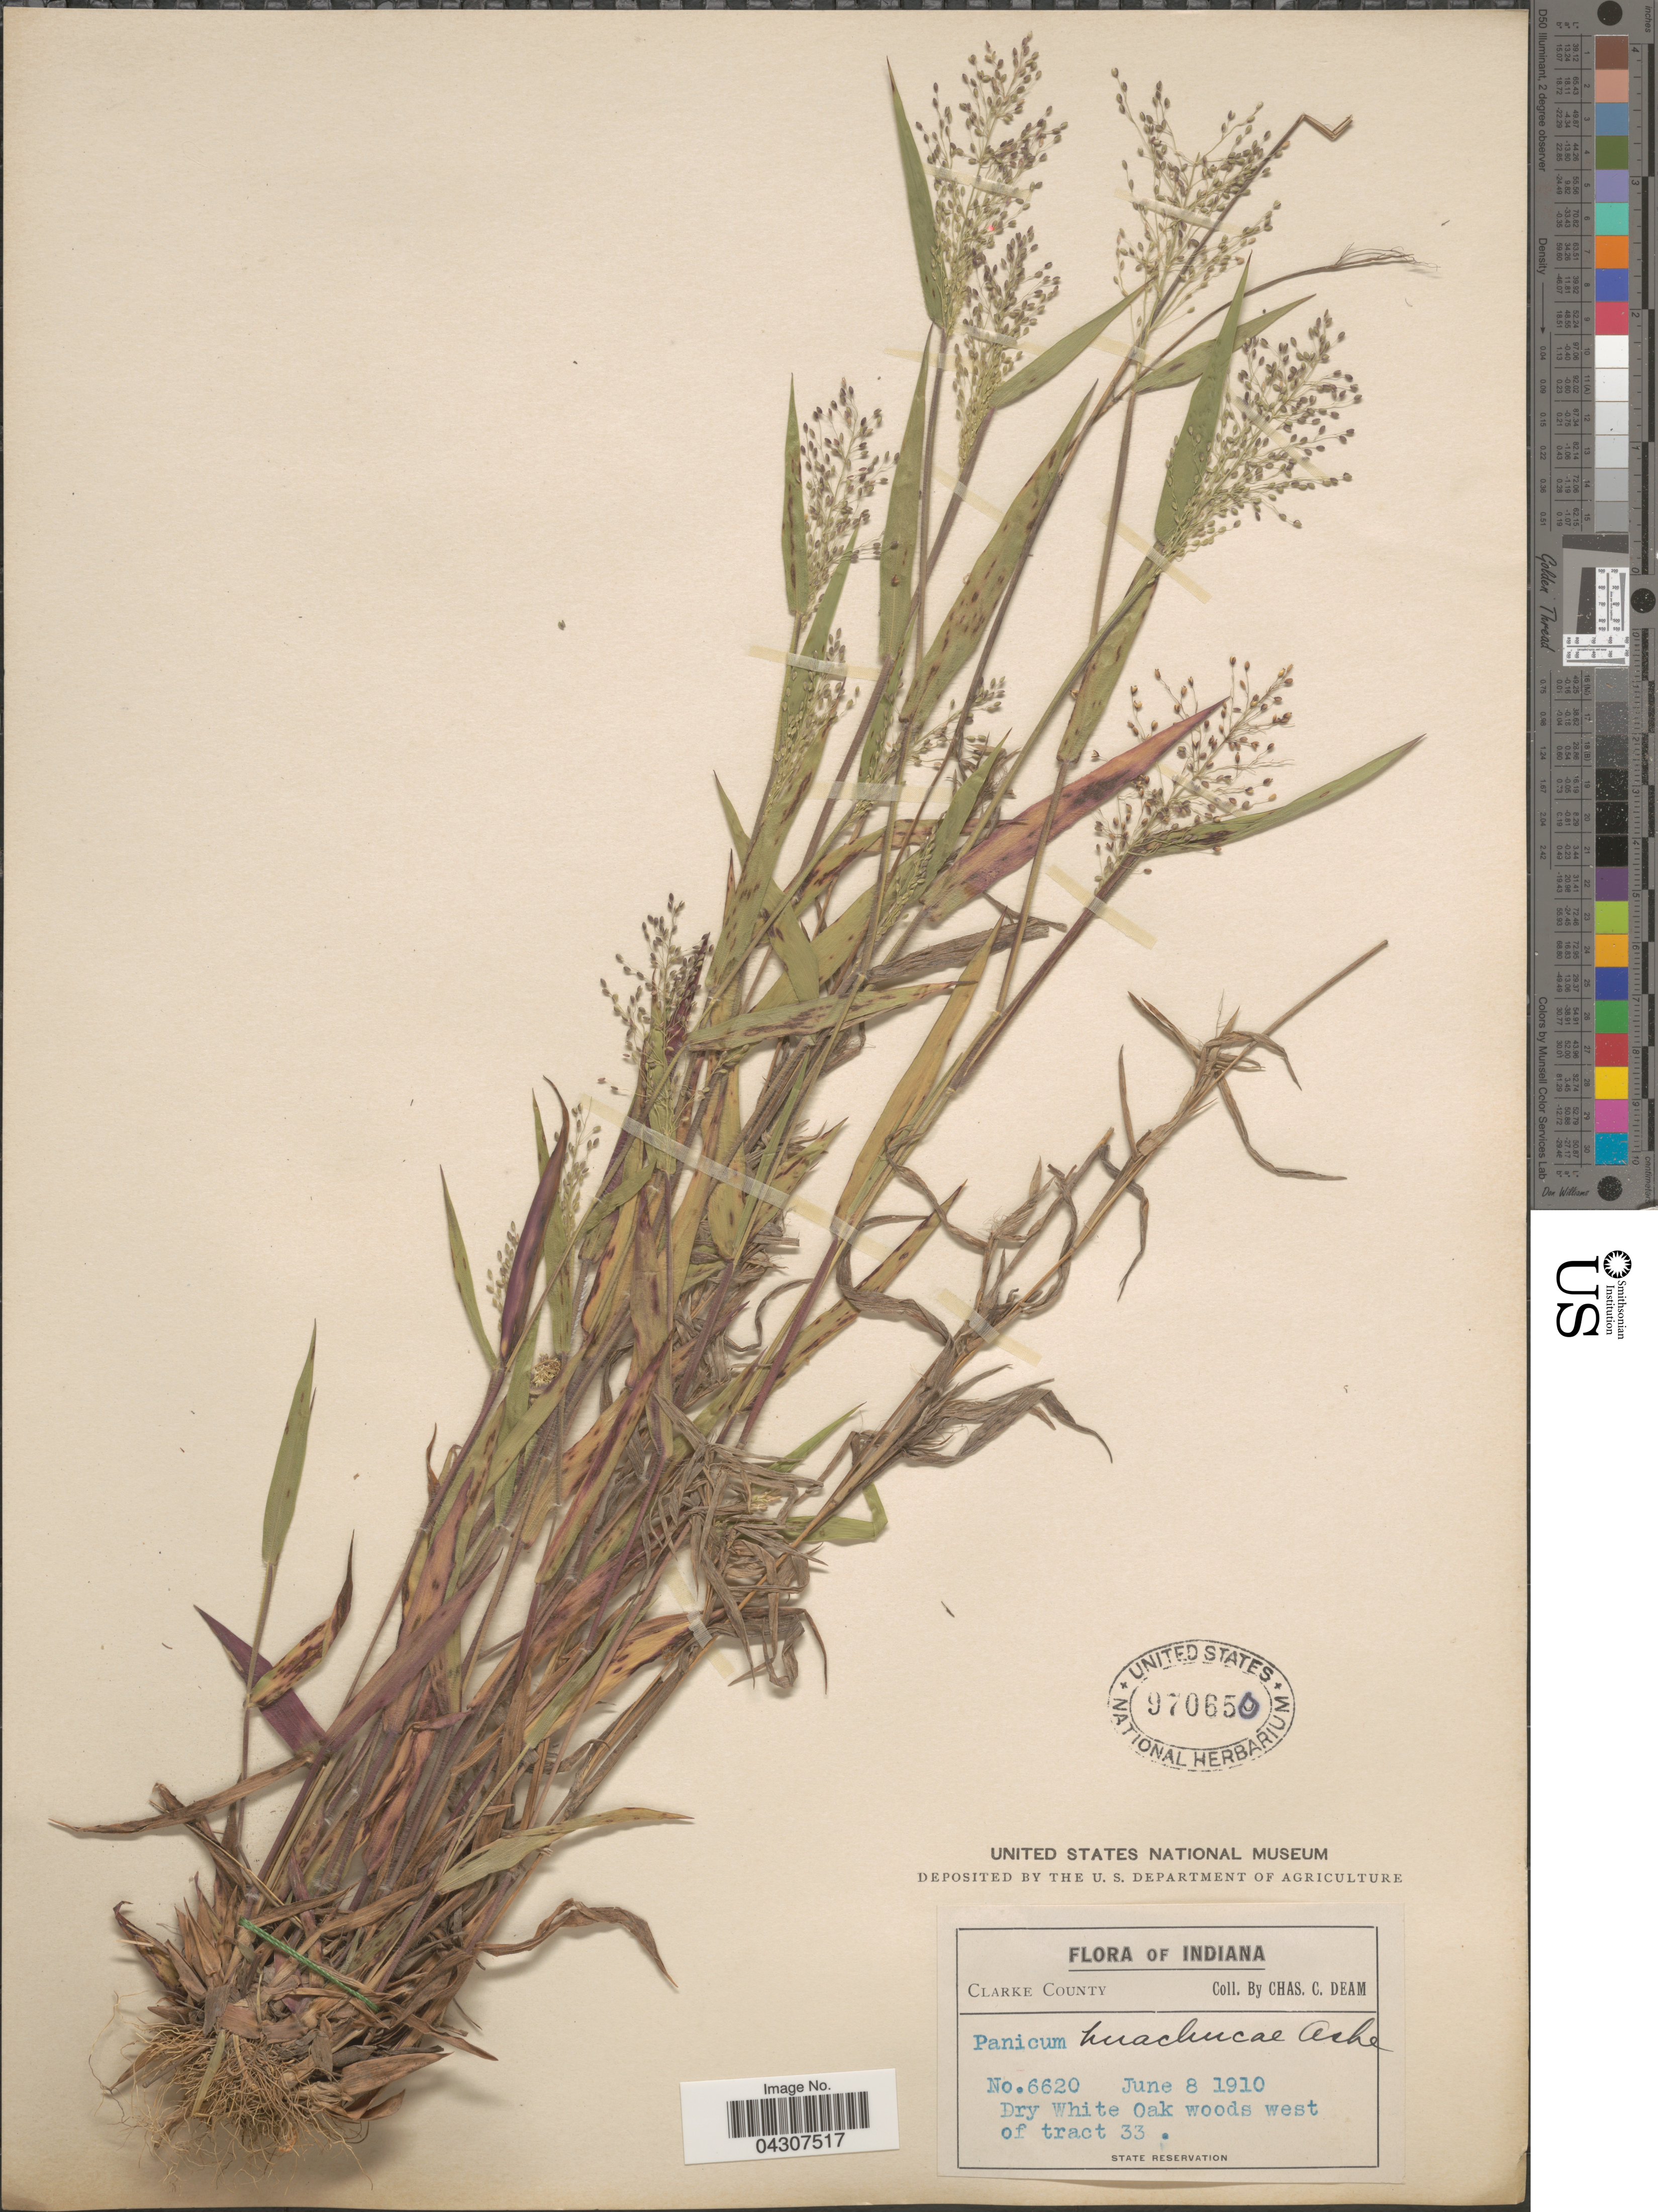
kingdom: Plantae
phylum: Tracheophyta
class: Liliopsida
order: Poales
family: Poaceae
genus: Dichanthelium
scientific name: Dichanthelium acuminatum var. acuminatum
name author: (Sw.) Gould & C.A. Clark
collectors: C. C. Deam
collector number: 6620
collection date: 1910-06-08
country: United States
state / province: Indiana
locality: Clarke County. Dry white Oak woods west of tract 33.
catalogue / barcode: US 970650